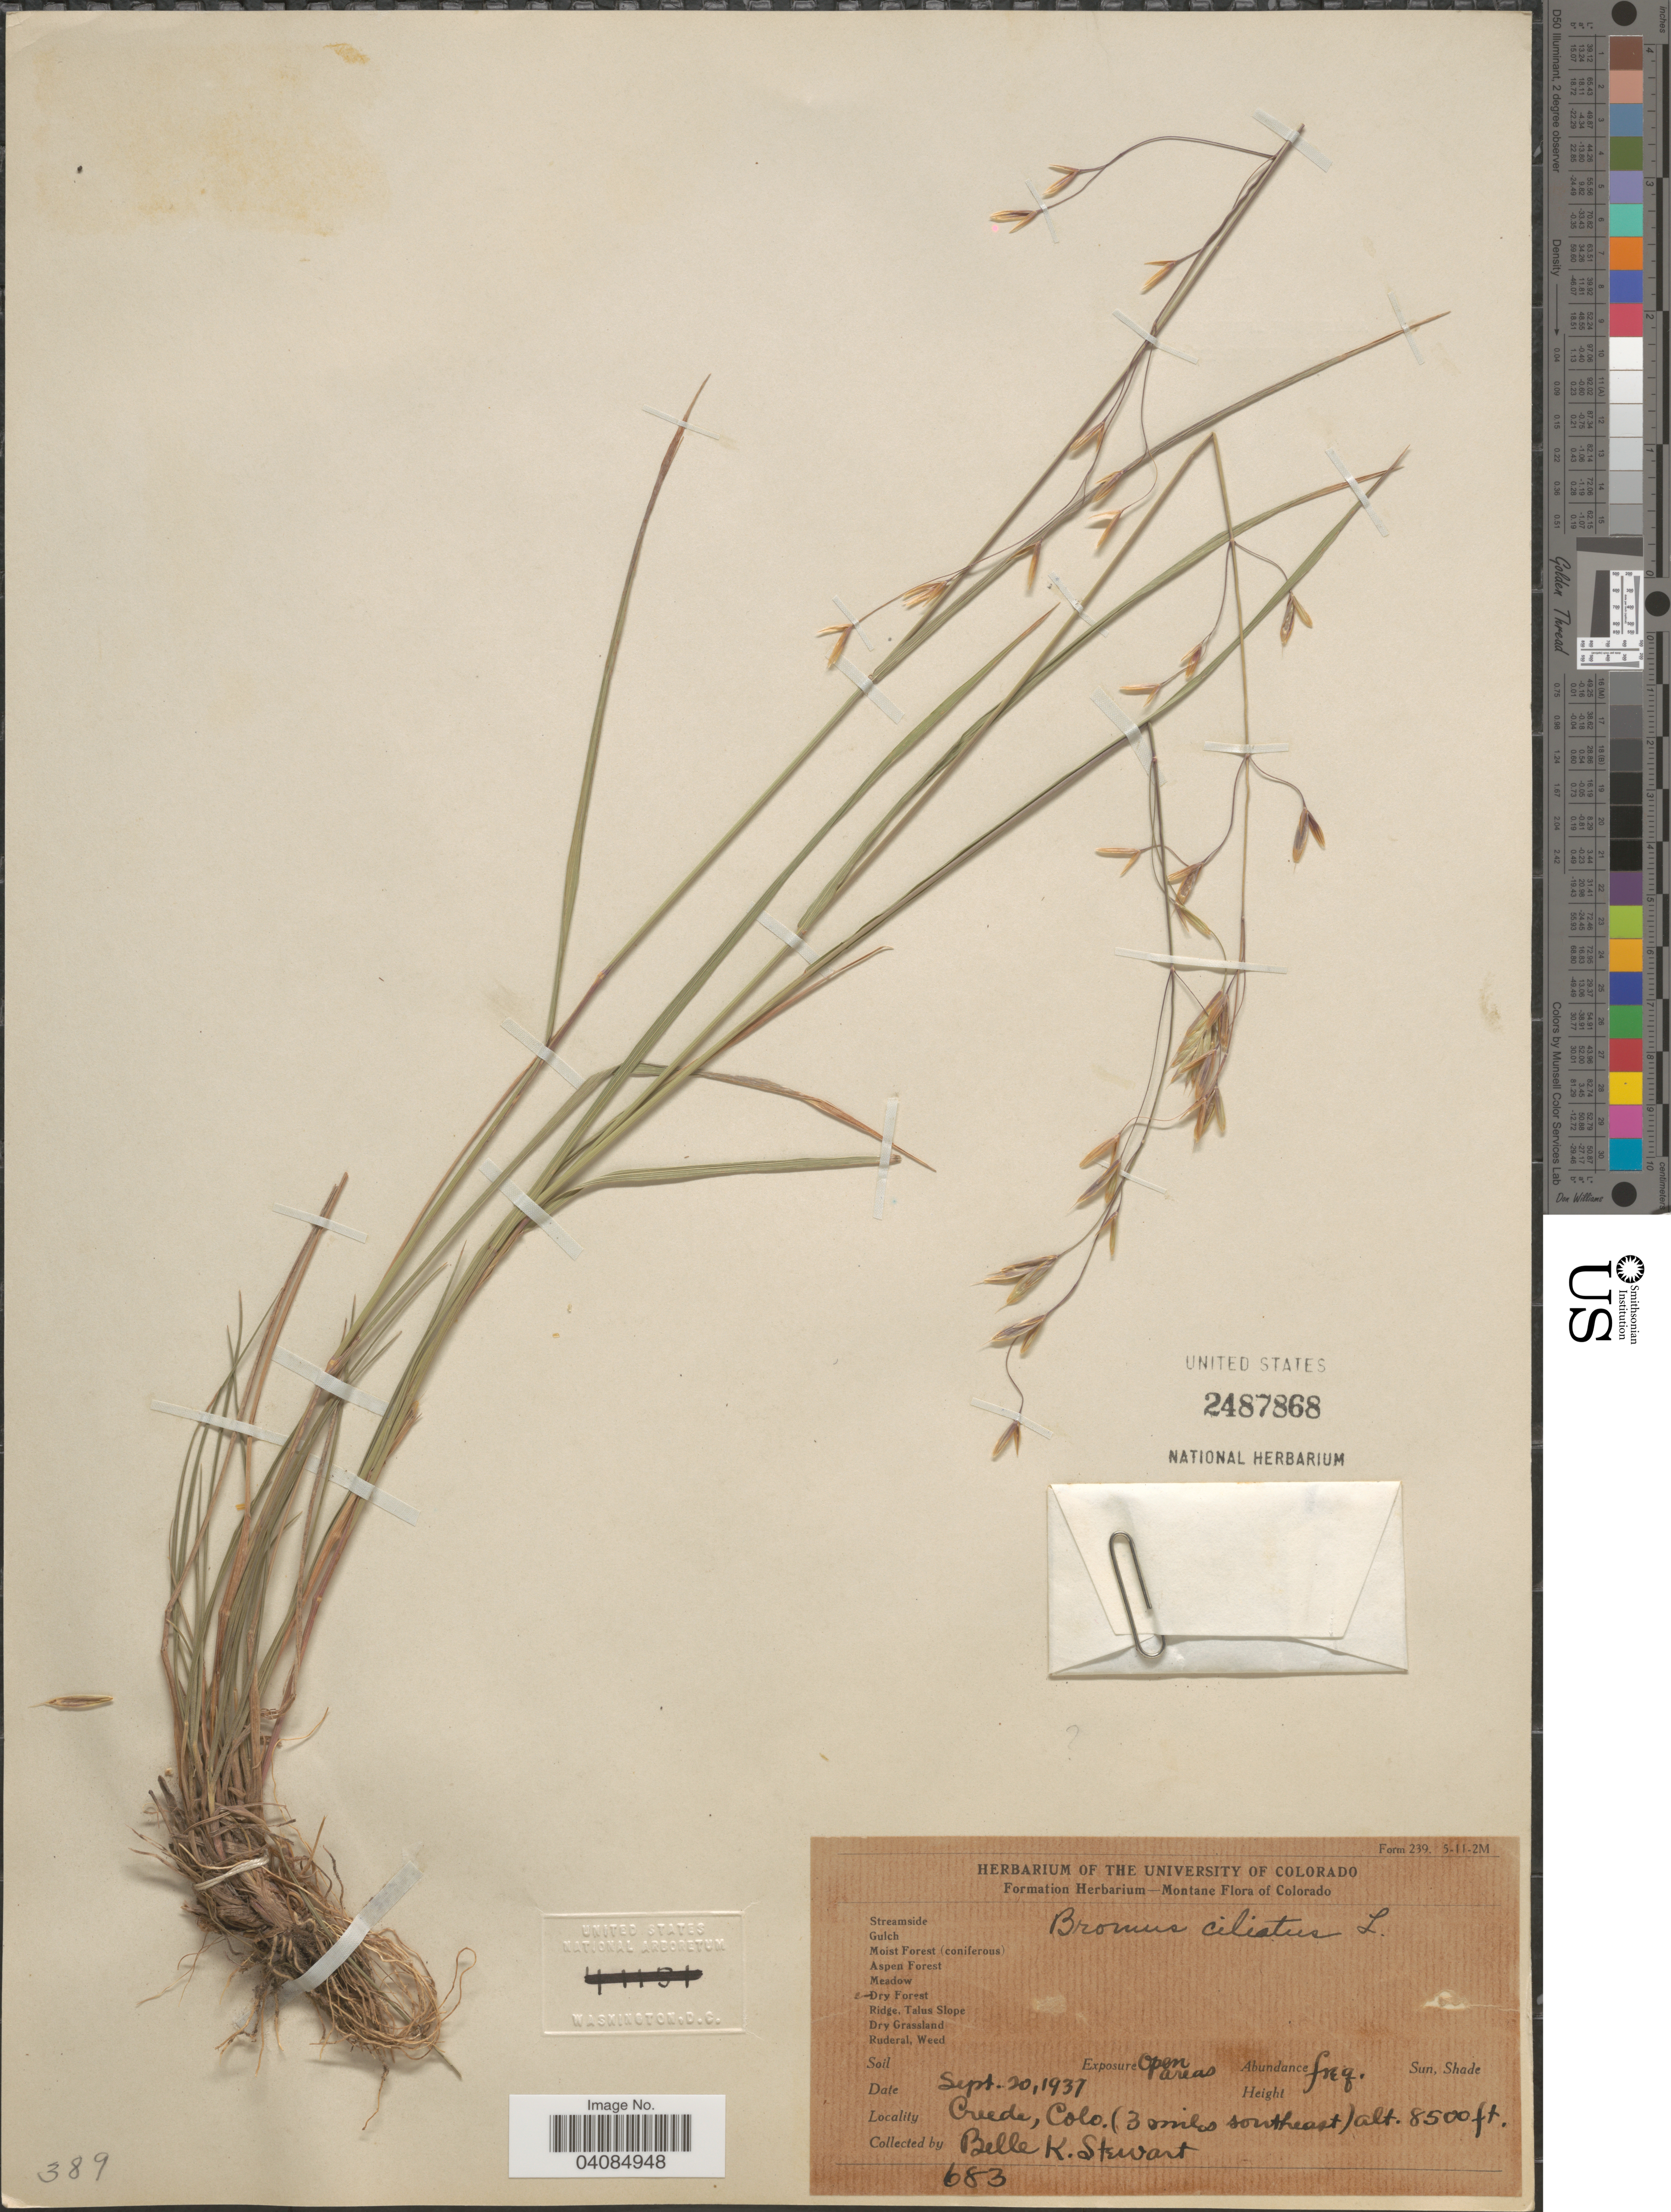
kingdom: Plantae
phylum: Tracheophyta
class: Liliopsida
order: Poales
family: Poaceae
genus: Bromus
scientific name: Bromus racemosus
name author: L.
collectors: B. Stewart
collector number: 683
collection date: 1937-09-20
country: United States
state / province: Colorado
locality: Montane Flora of Colorado. Creede, (3 miles southeast).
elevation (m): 2591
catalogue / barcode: US 2487868